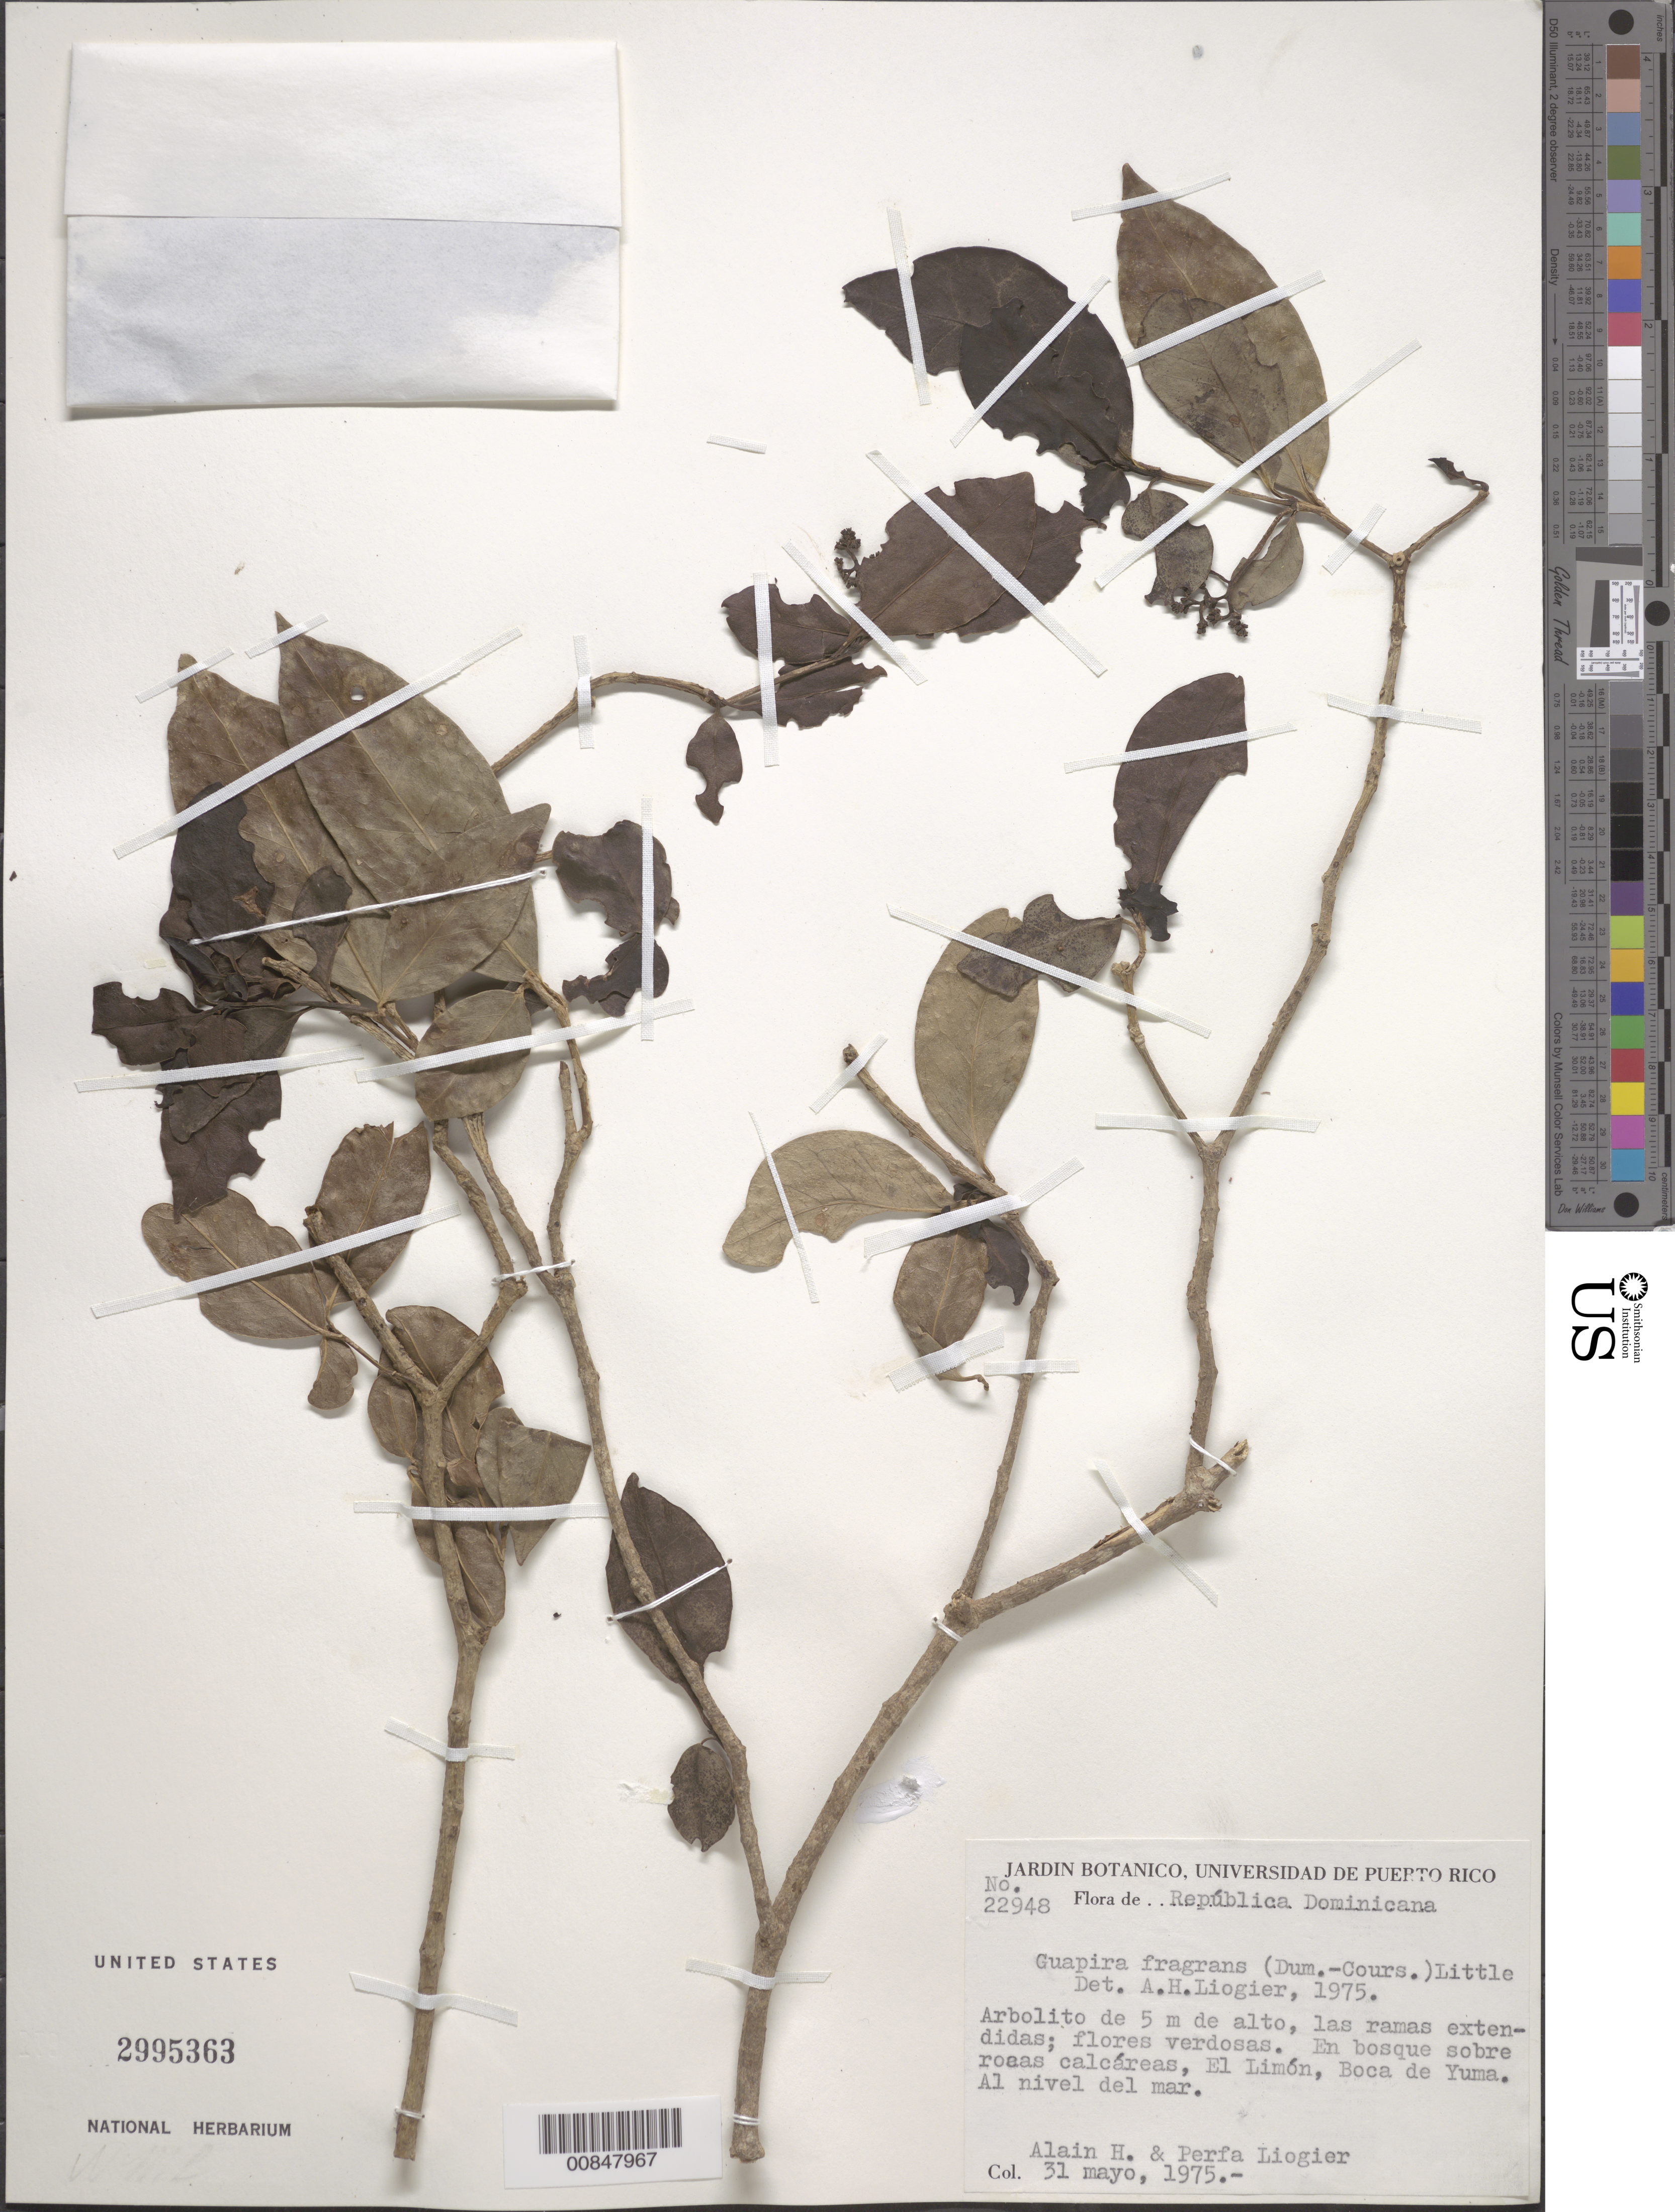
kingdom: Plantae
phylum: Tracheophyta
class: Magnoliopsida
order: Caryophyllales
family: Nyctaginaceae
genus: Guapira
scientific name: Guapira fragrans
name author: (Dum. Cours.) Little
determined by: Liogier, Alain H.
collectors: A. H. Liogier & M. P. Liogier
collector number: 22948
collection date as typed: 31 May 1975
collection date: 1975-05-31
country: Dominican Republic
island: Hispaniola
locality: El Limón, Boca de Yuma.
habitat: En bosque sobre rocas calcáreas.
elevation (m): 0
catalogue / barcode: US 2995363